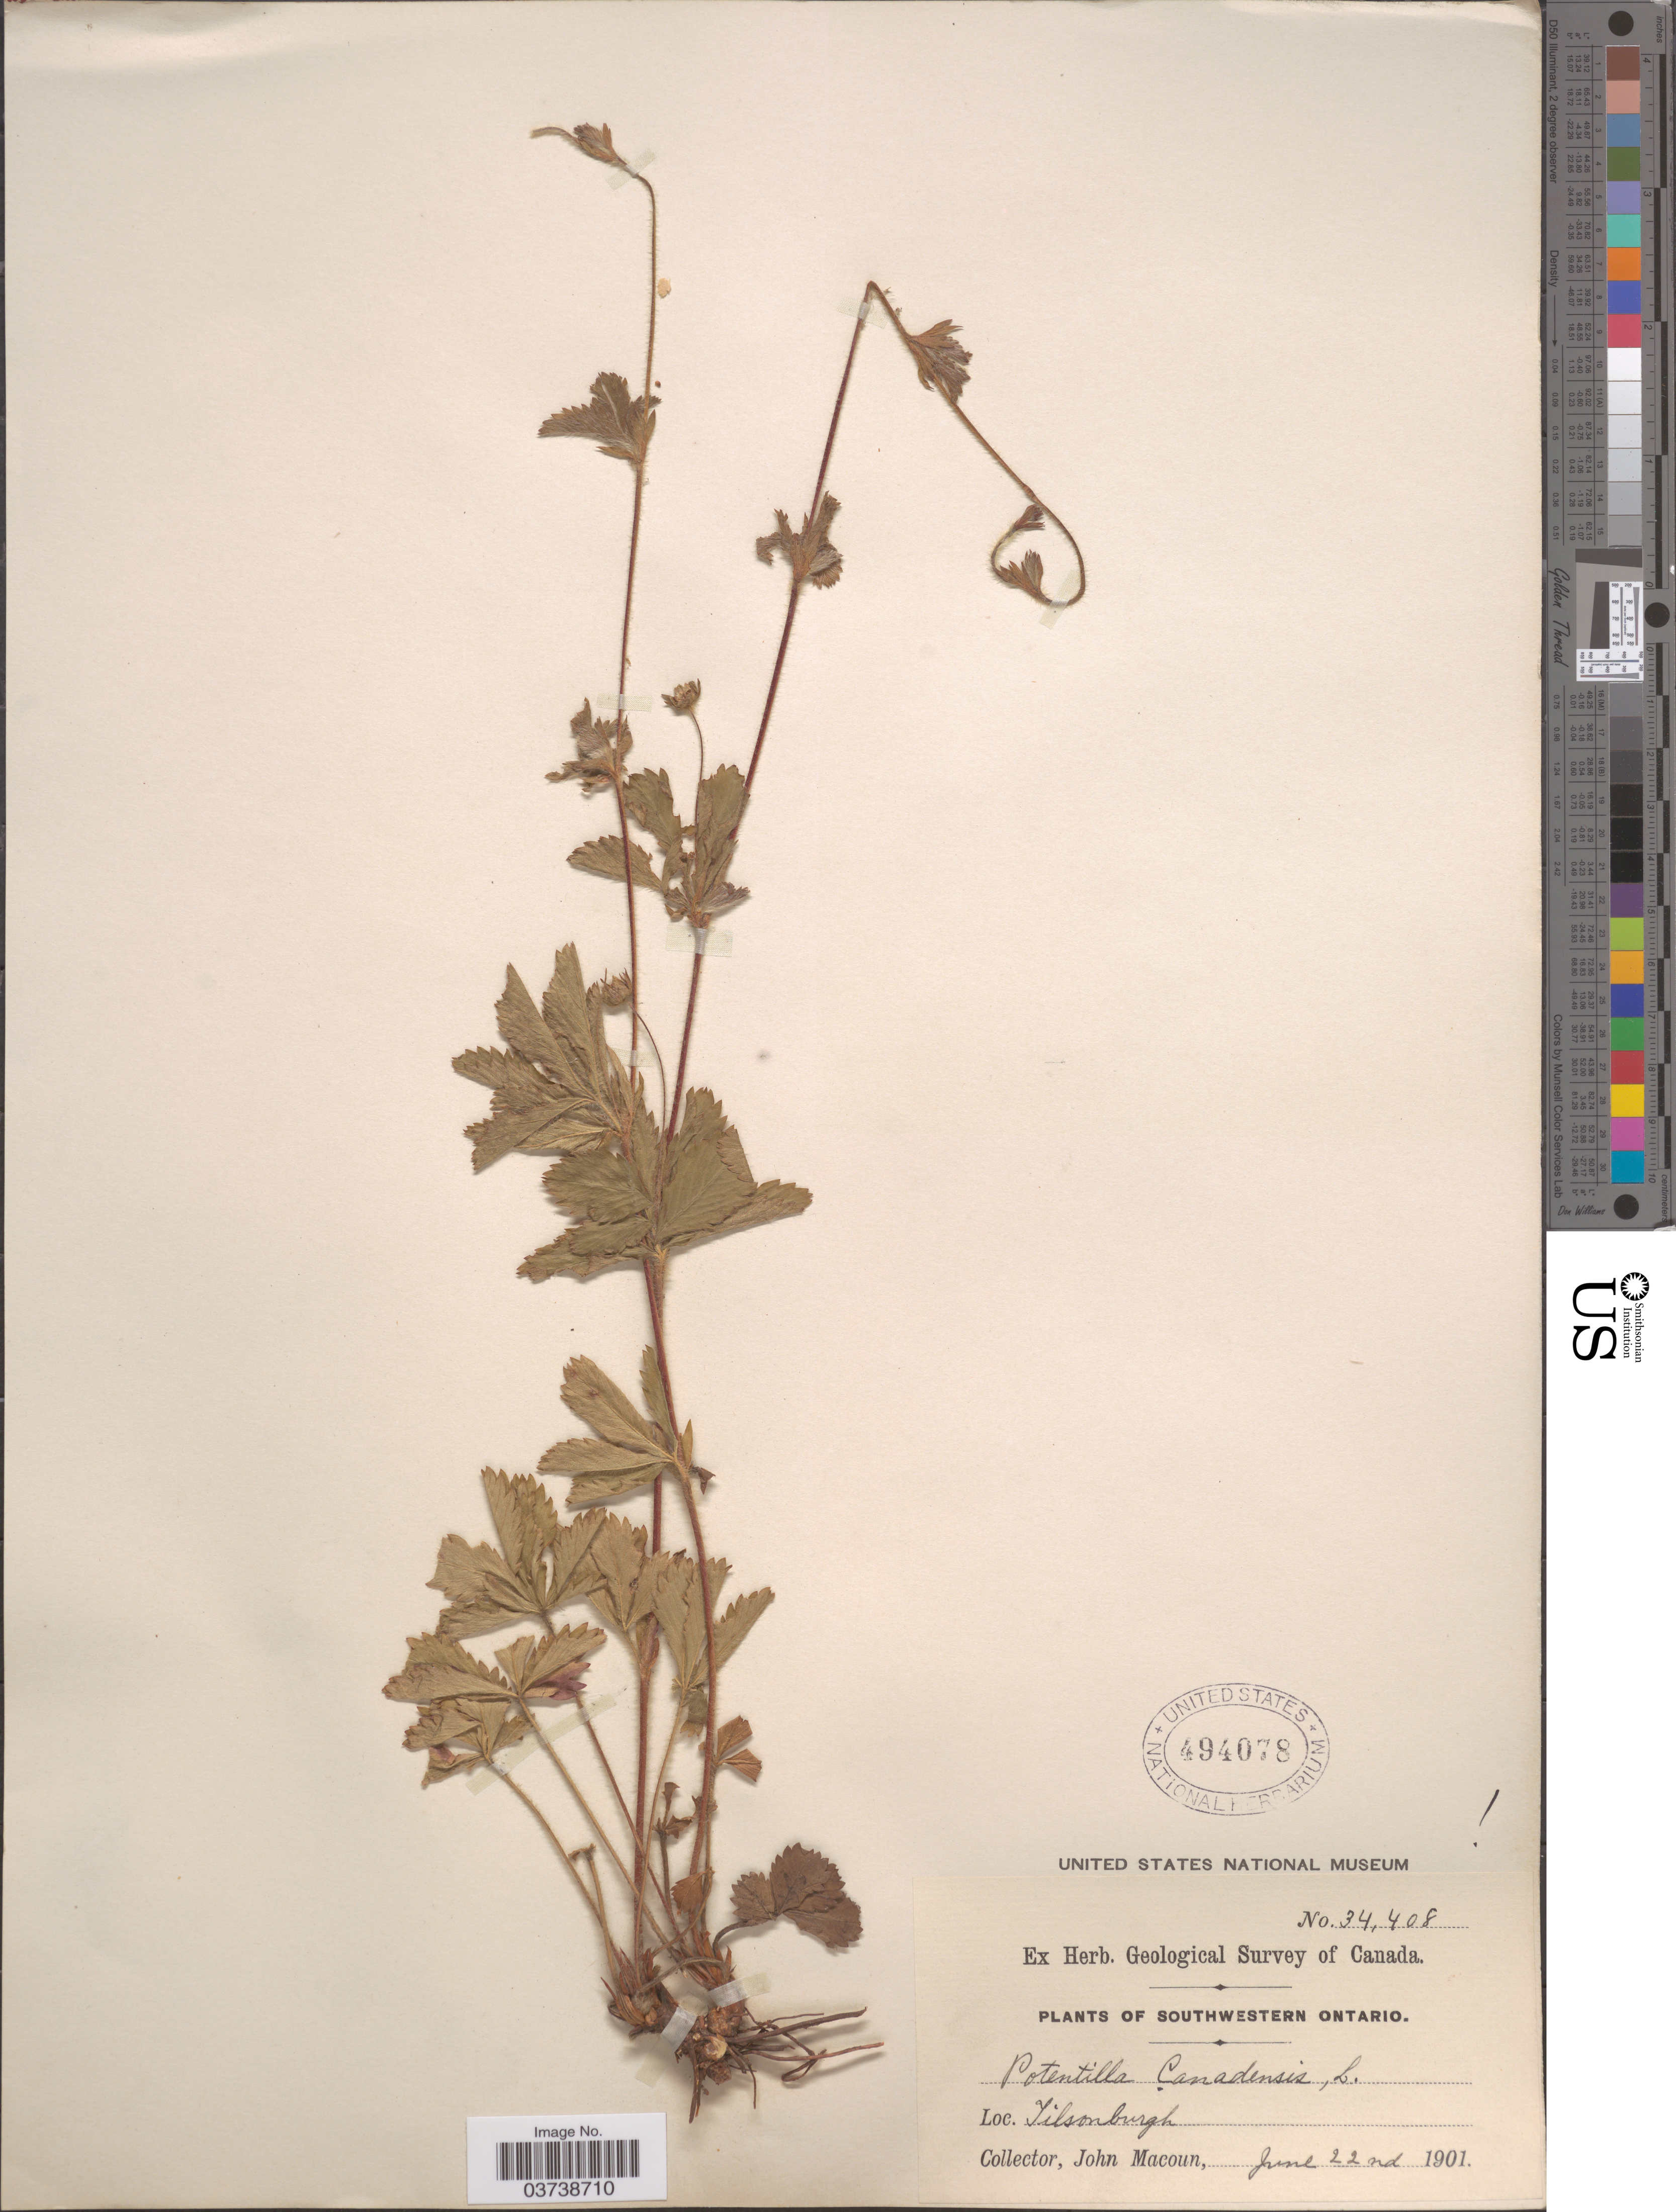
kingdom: Plantae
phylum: Tracheophyta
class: Magnoliopsida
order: Rosales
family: Rosaceae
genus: Potentilla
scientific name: Potentilla canadensis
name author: L.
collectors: J. Macoun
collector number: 34408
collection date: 1901-06-22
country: Canada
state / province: Ontario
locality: Southwestern Ontario. Tilsonburgh.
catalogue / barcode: US 494078